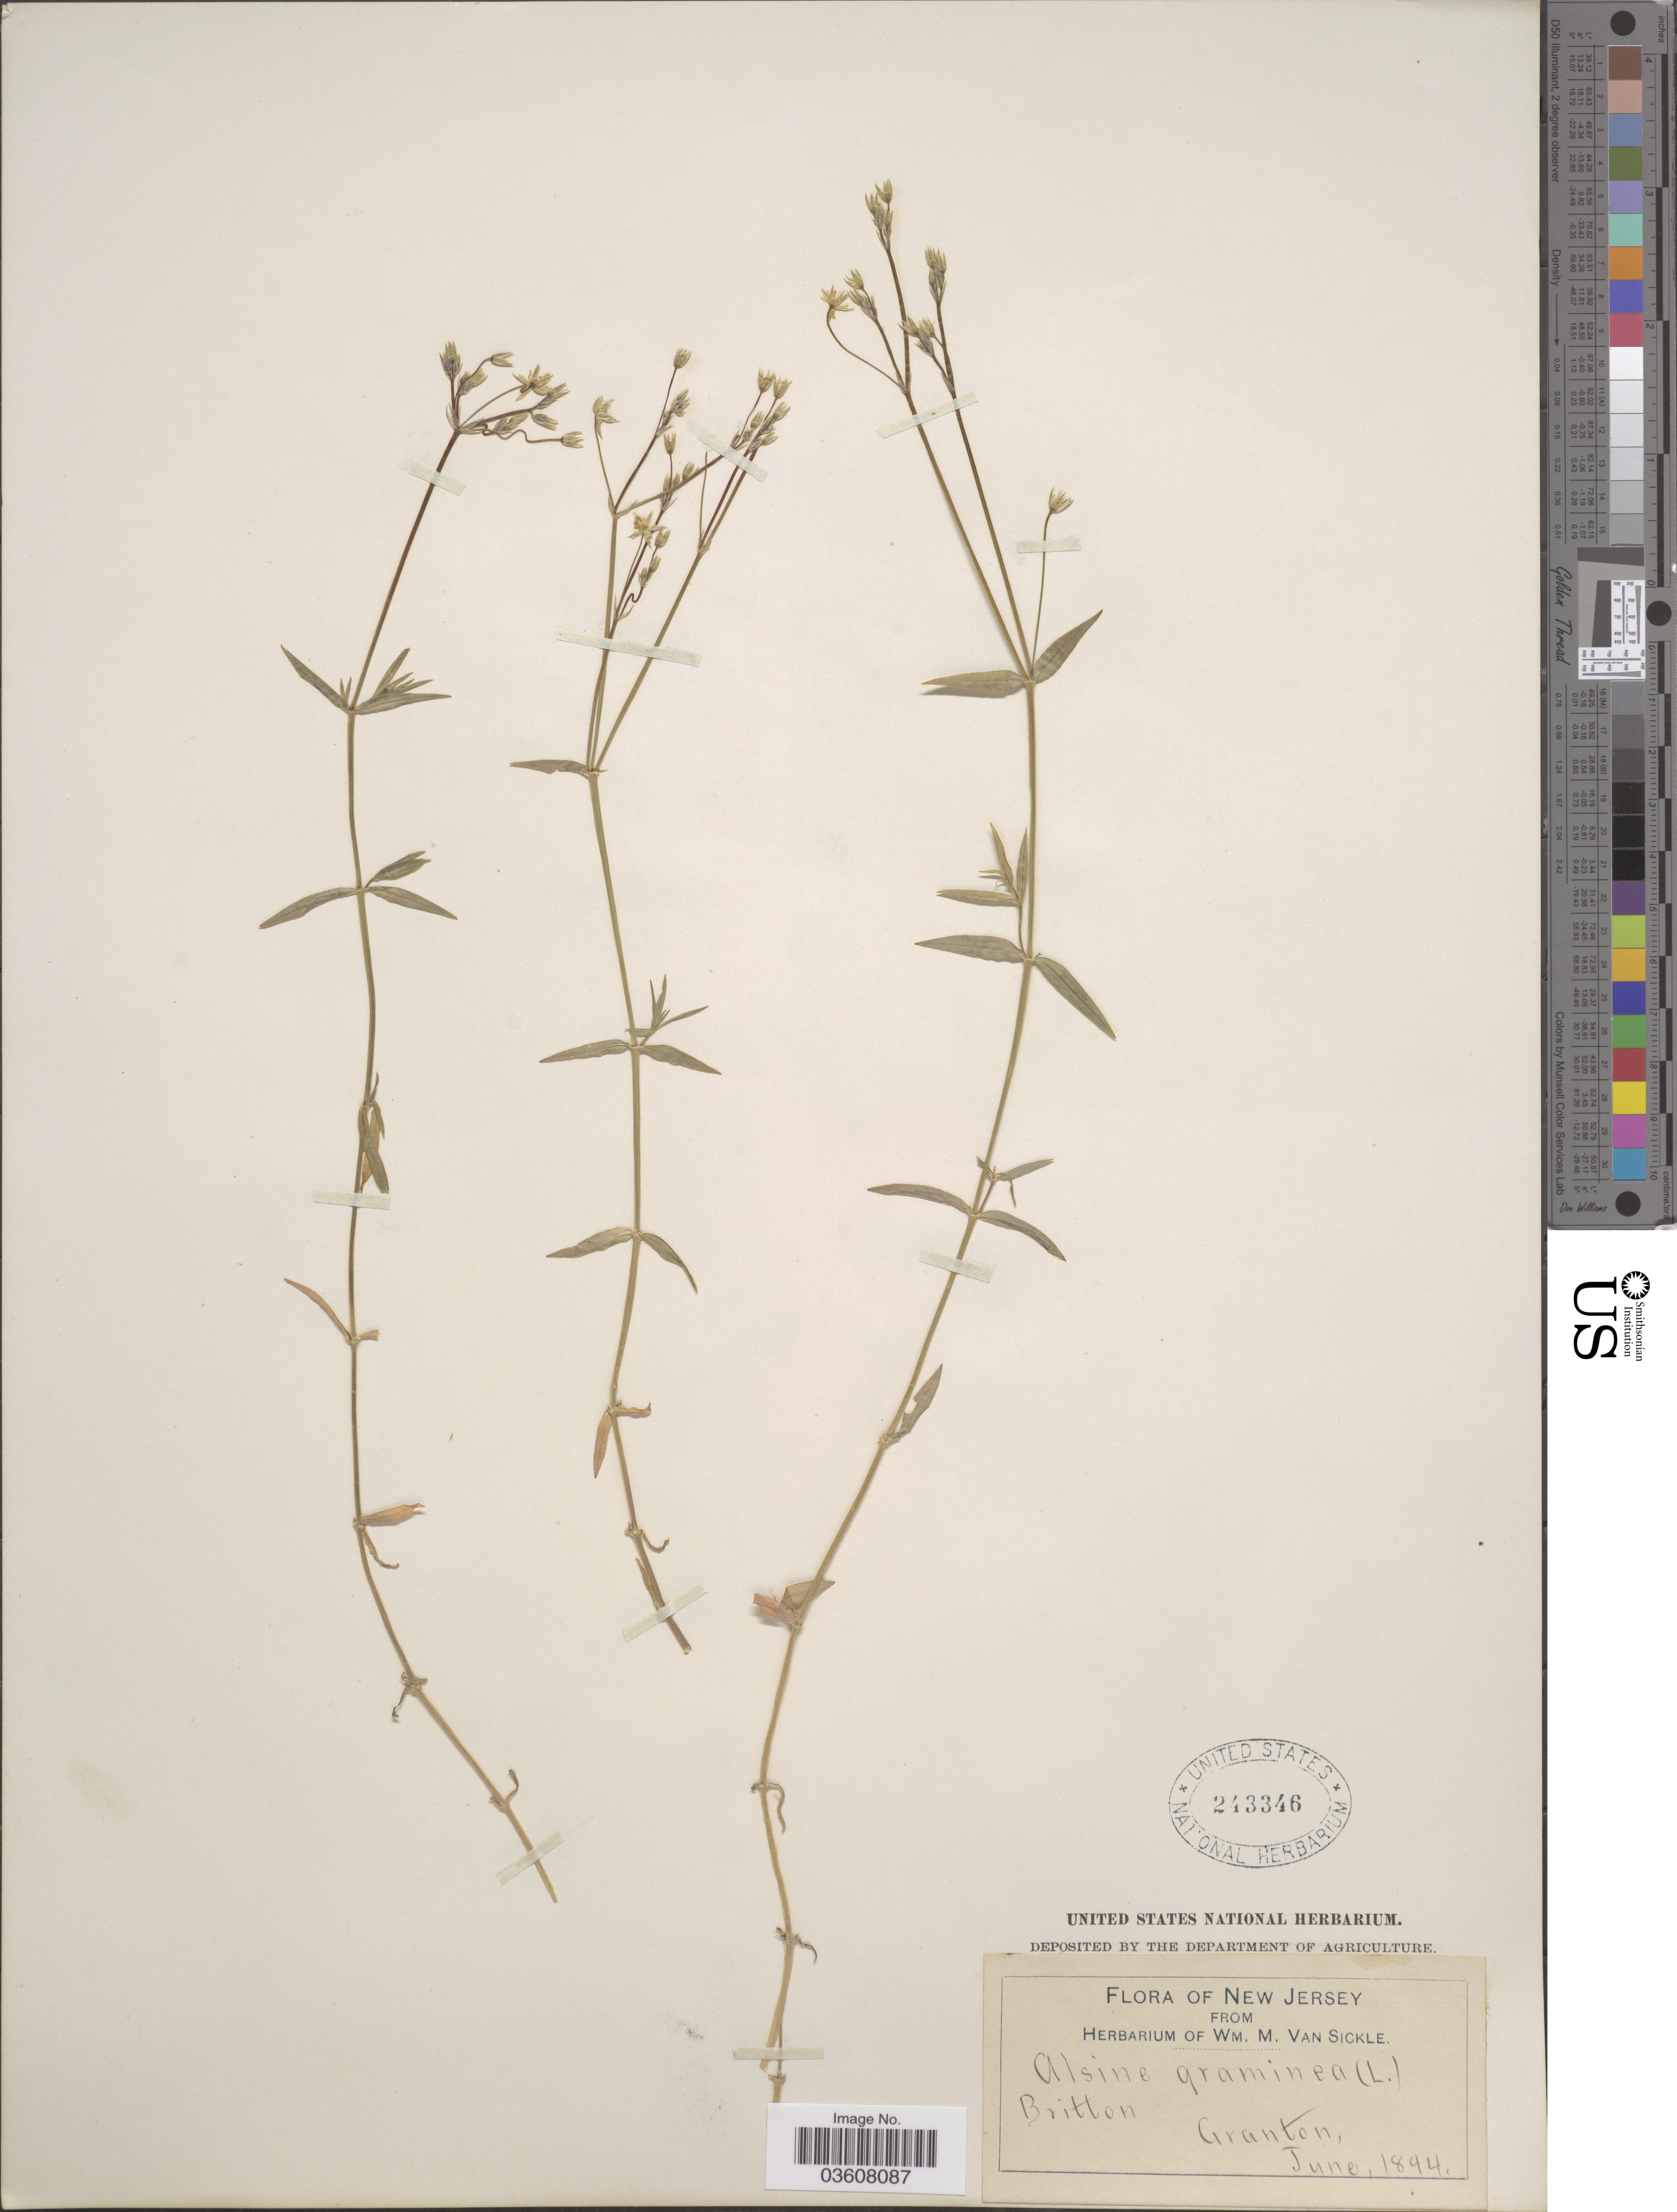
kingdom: Plantae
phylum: Tracheophyta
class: Magnoliopsida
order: Caryophyllales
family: Caryophyllaceae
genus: Stellaria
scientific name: Stellaria graminea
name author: L.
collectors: ex herb. Wm. M. Van Sickle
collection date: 1894-06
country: United States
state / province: New Jersey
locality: Britton. Granton.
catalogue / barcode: US 243346